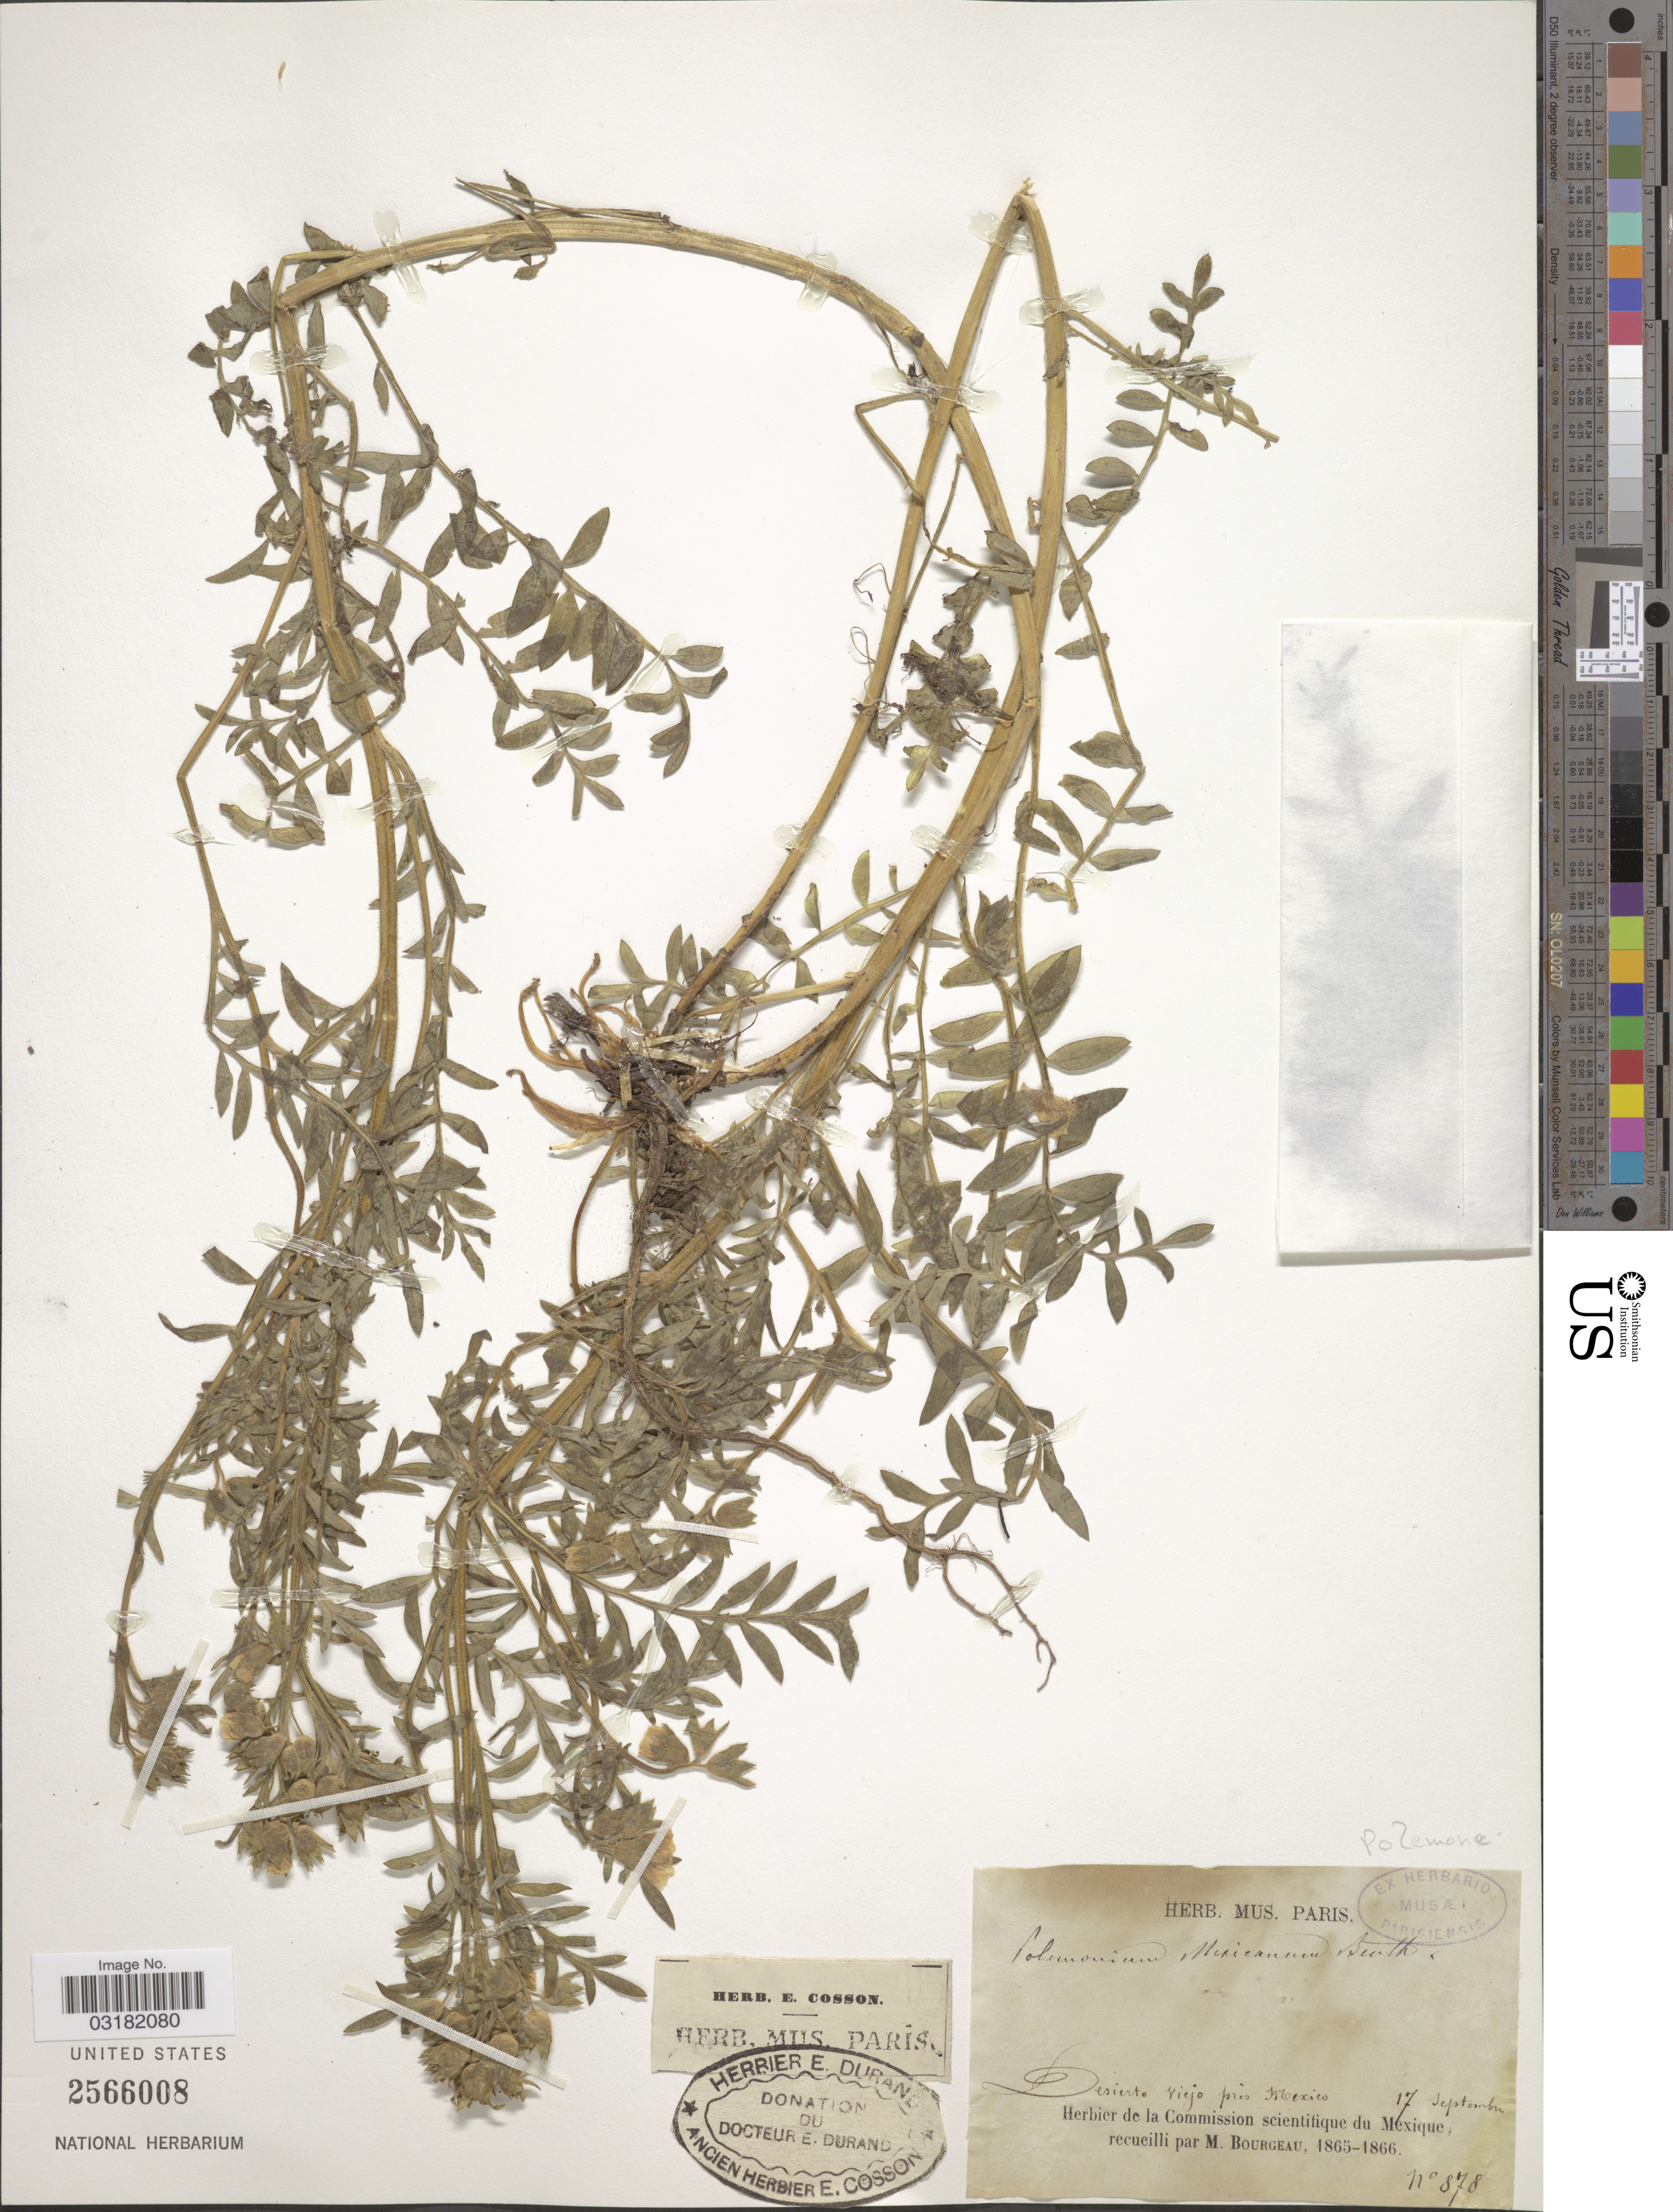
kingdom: Plantae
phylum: Tracheophyta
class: Magnoliopsida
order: Ericales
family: Polemoniaceae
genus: Polemonium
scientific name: Polemonium mexicanum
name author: Cerv. ex Lag.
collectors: M. Bourgeau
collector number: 878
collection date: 1865-09-17/1866-09-17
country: Mexico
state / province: México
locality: Desierto viejo prés Mexico.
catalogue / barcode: US 2566008